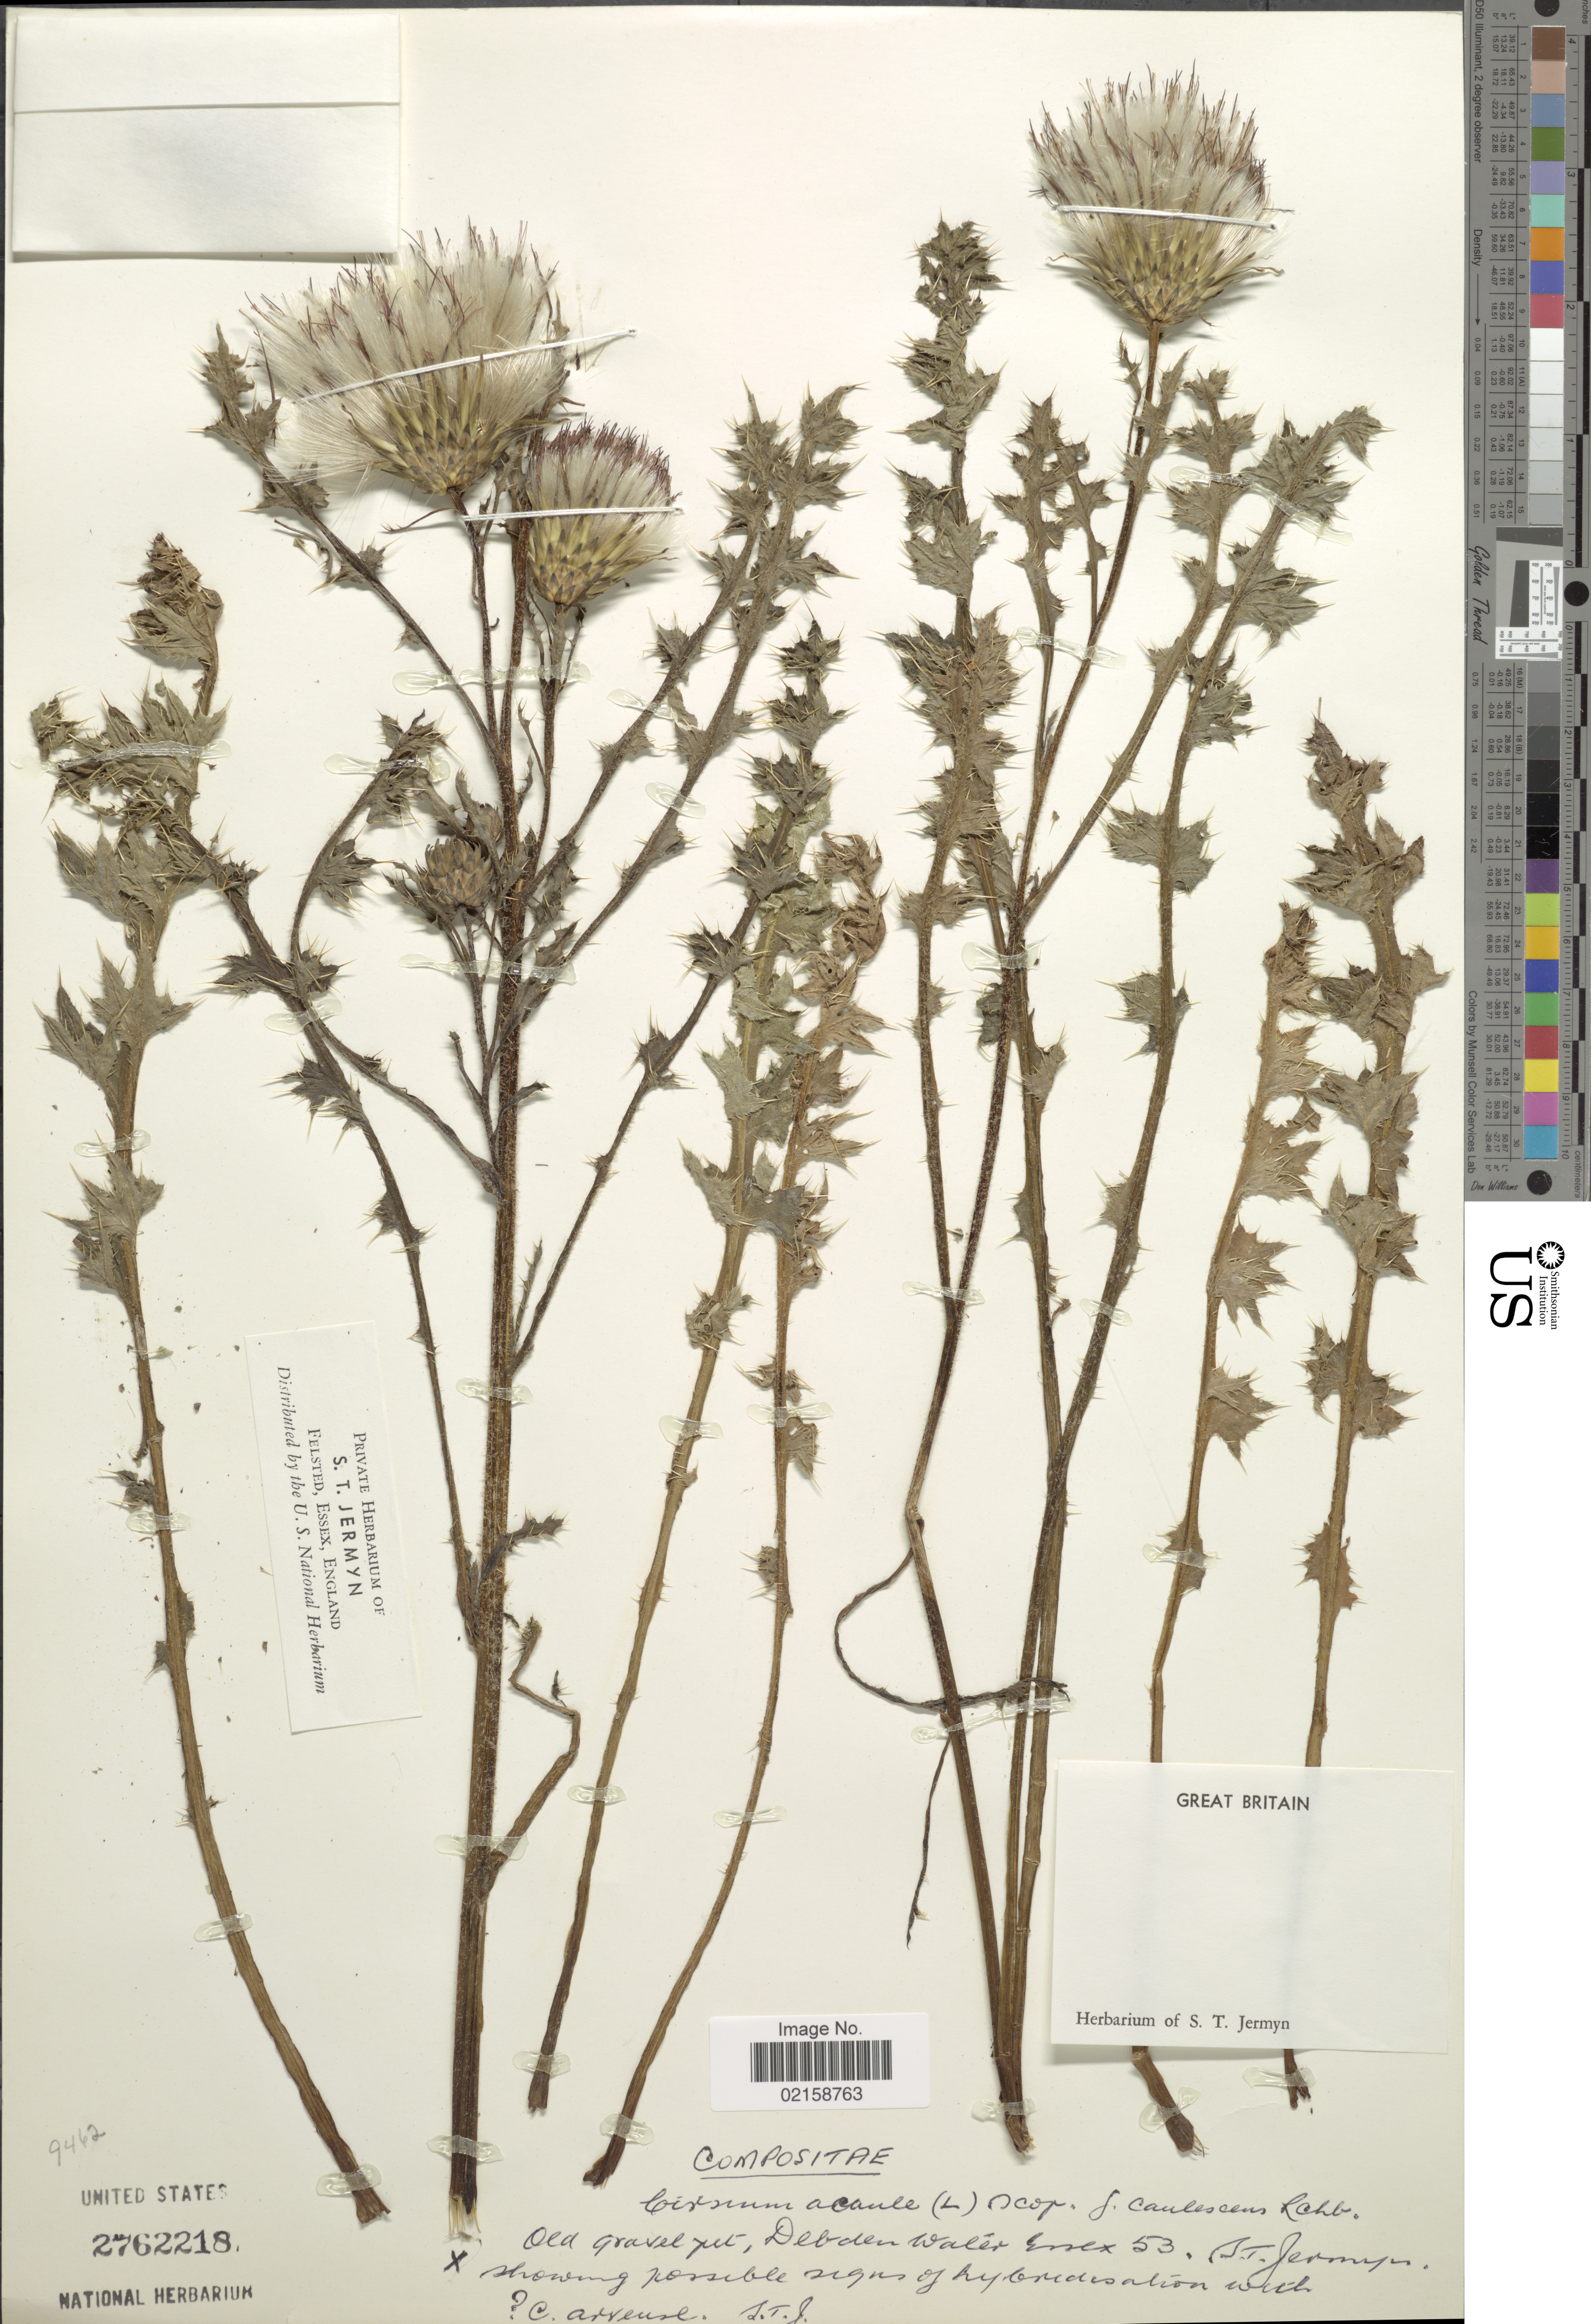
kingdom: Plantae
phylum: Tracheophyta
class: Magnoliopsida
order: Asterales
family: Asteraceae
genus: Cirsium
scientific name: Cirsium acaule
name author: (L.) Scop.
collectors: S. Jermyn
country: United Kingdom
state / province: England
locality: Old Gravel pit, Debden Water Essex 53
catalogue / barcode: US 2762218